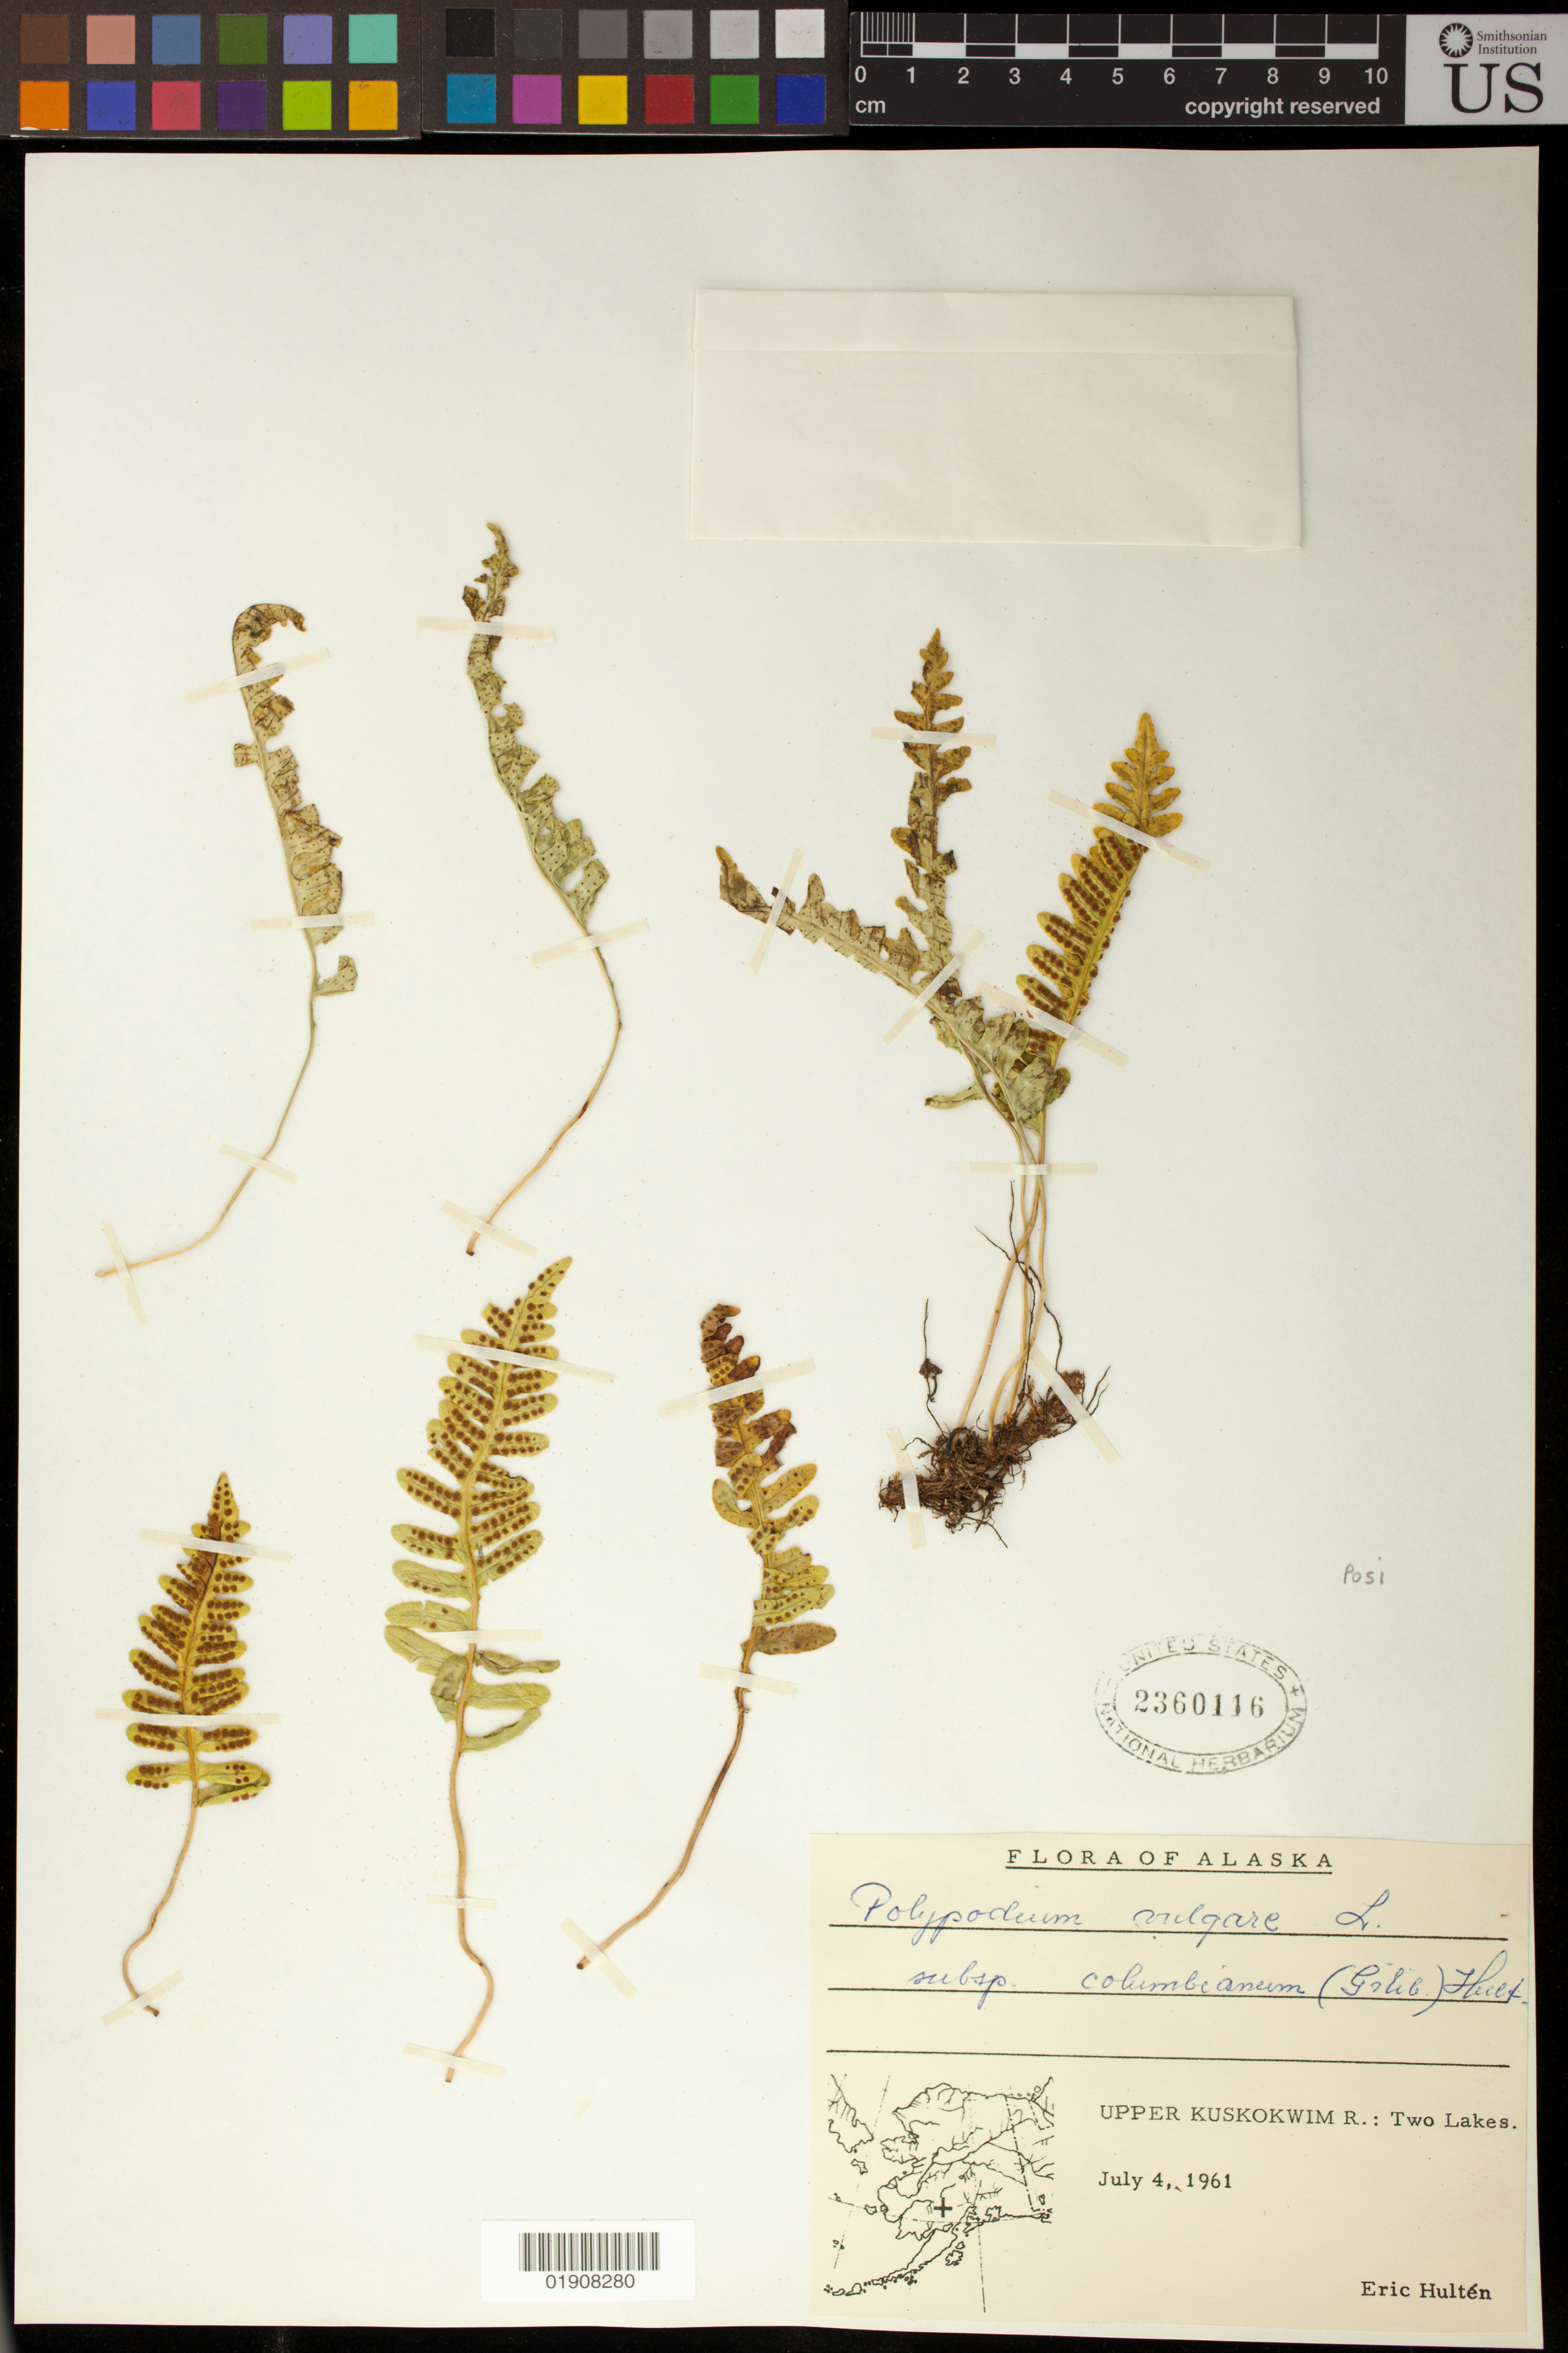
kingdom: Plantae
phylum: Tracheophyta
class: Polypodiopsida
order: Polypodiales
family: Polypodiaceae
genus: Polypodium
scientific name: Polypodium sibiricum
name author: Sipliv.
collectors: E. G. Hultén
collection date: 1961-07-04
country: United States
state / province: Alaska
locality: Upper Kuskokwim R.: Two Lakes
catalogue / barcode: US 2360116